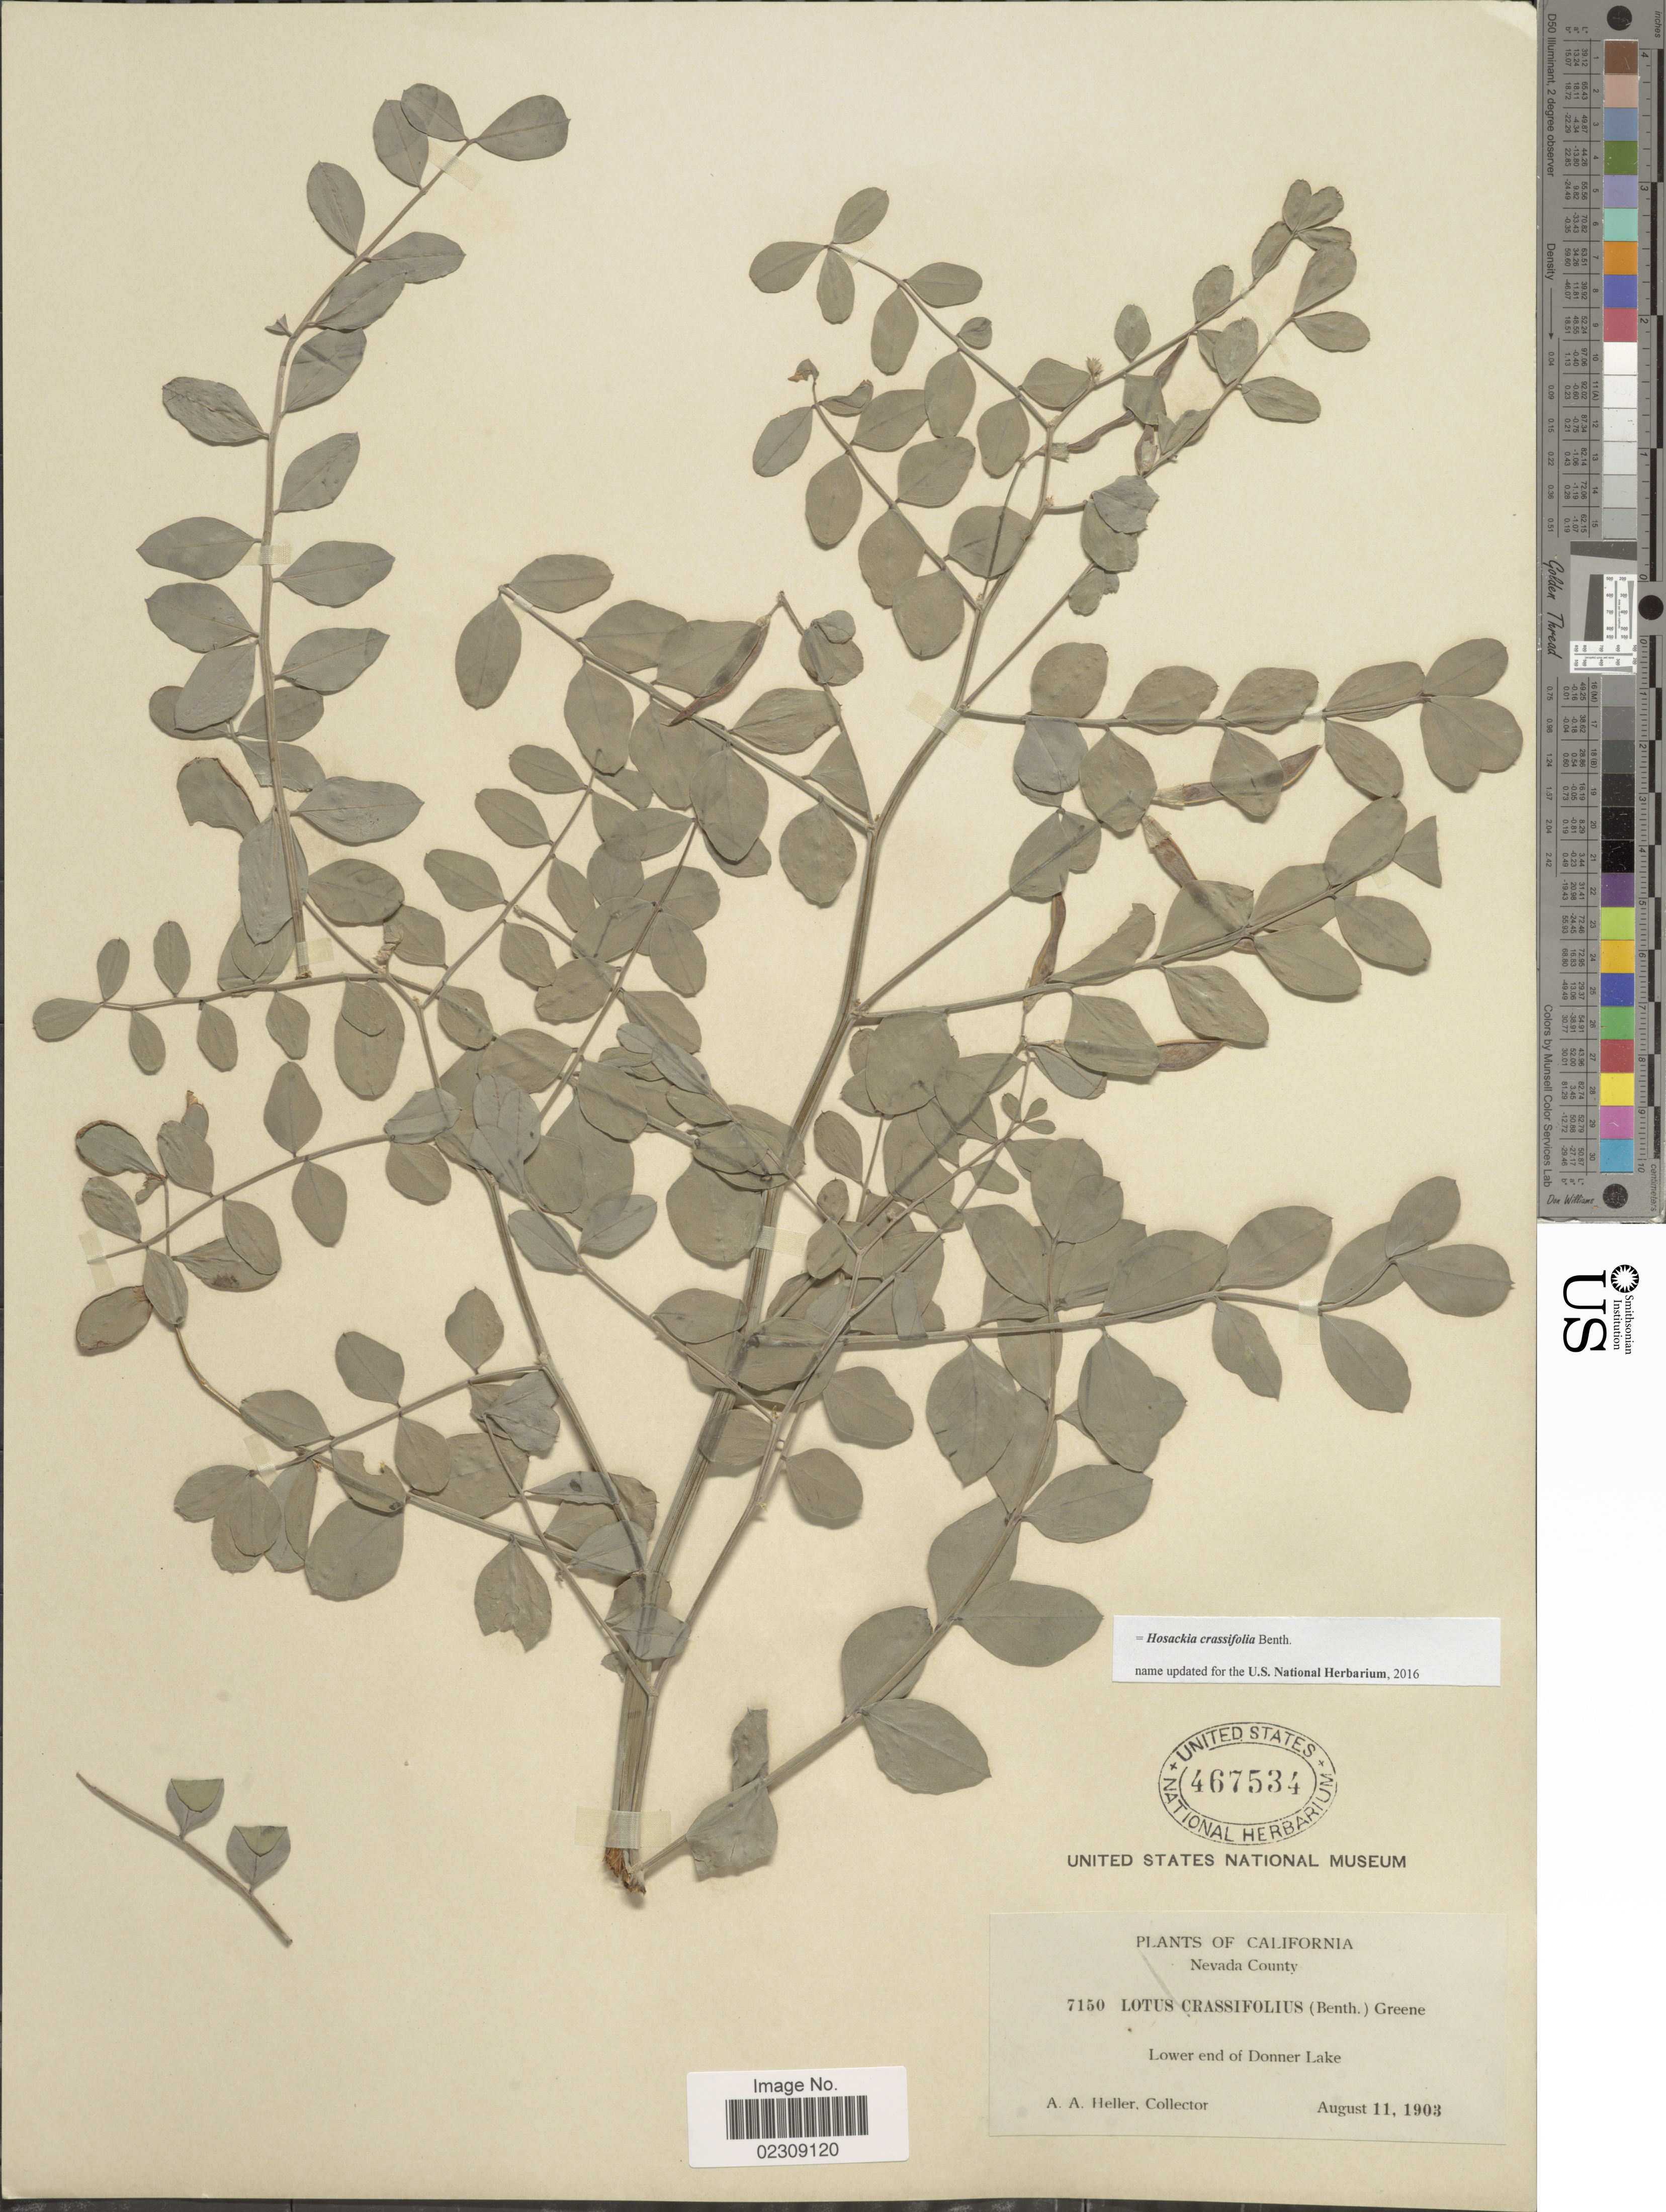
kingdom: Plantae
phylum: Tracheophyta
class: Magnoliopsida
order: Fabales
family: Fabaceae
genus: Hosackia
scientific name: Hosackia crassifolia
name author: Benth.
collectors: A. A. Heller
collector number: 7150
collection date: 1903-08-11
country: United States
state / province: California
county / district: Nevada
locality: Nevada County. Lower end of Donner Lake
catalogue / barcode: US 467534